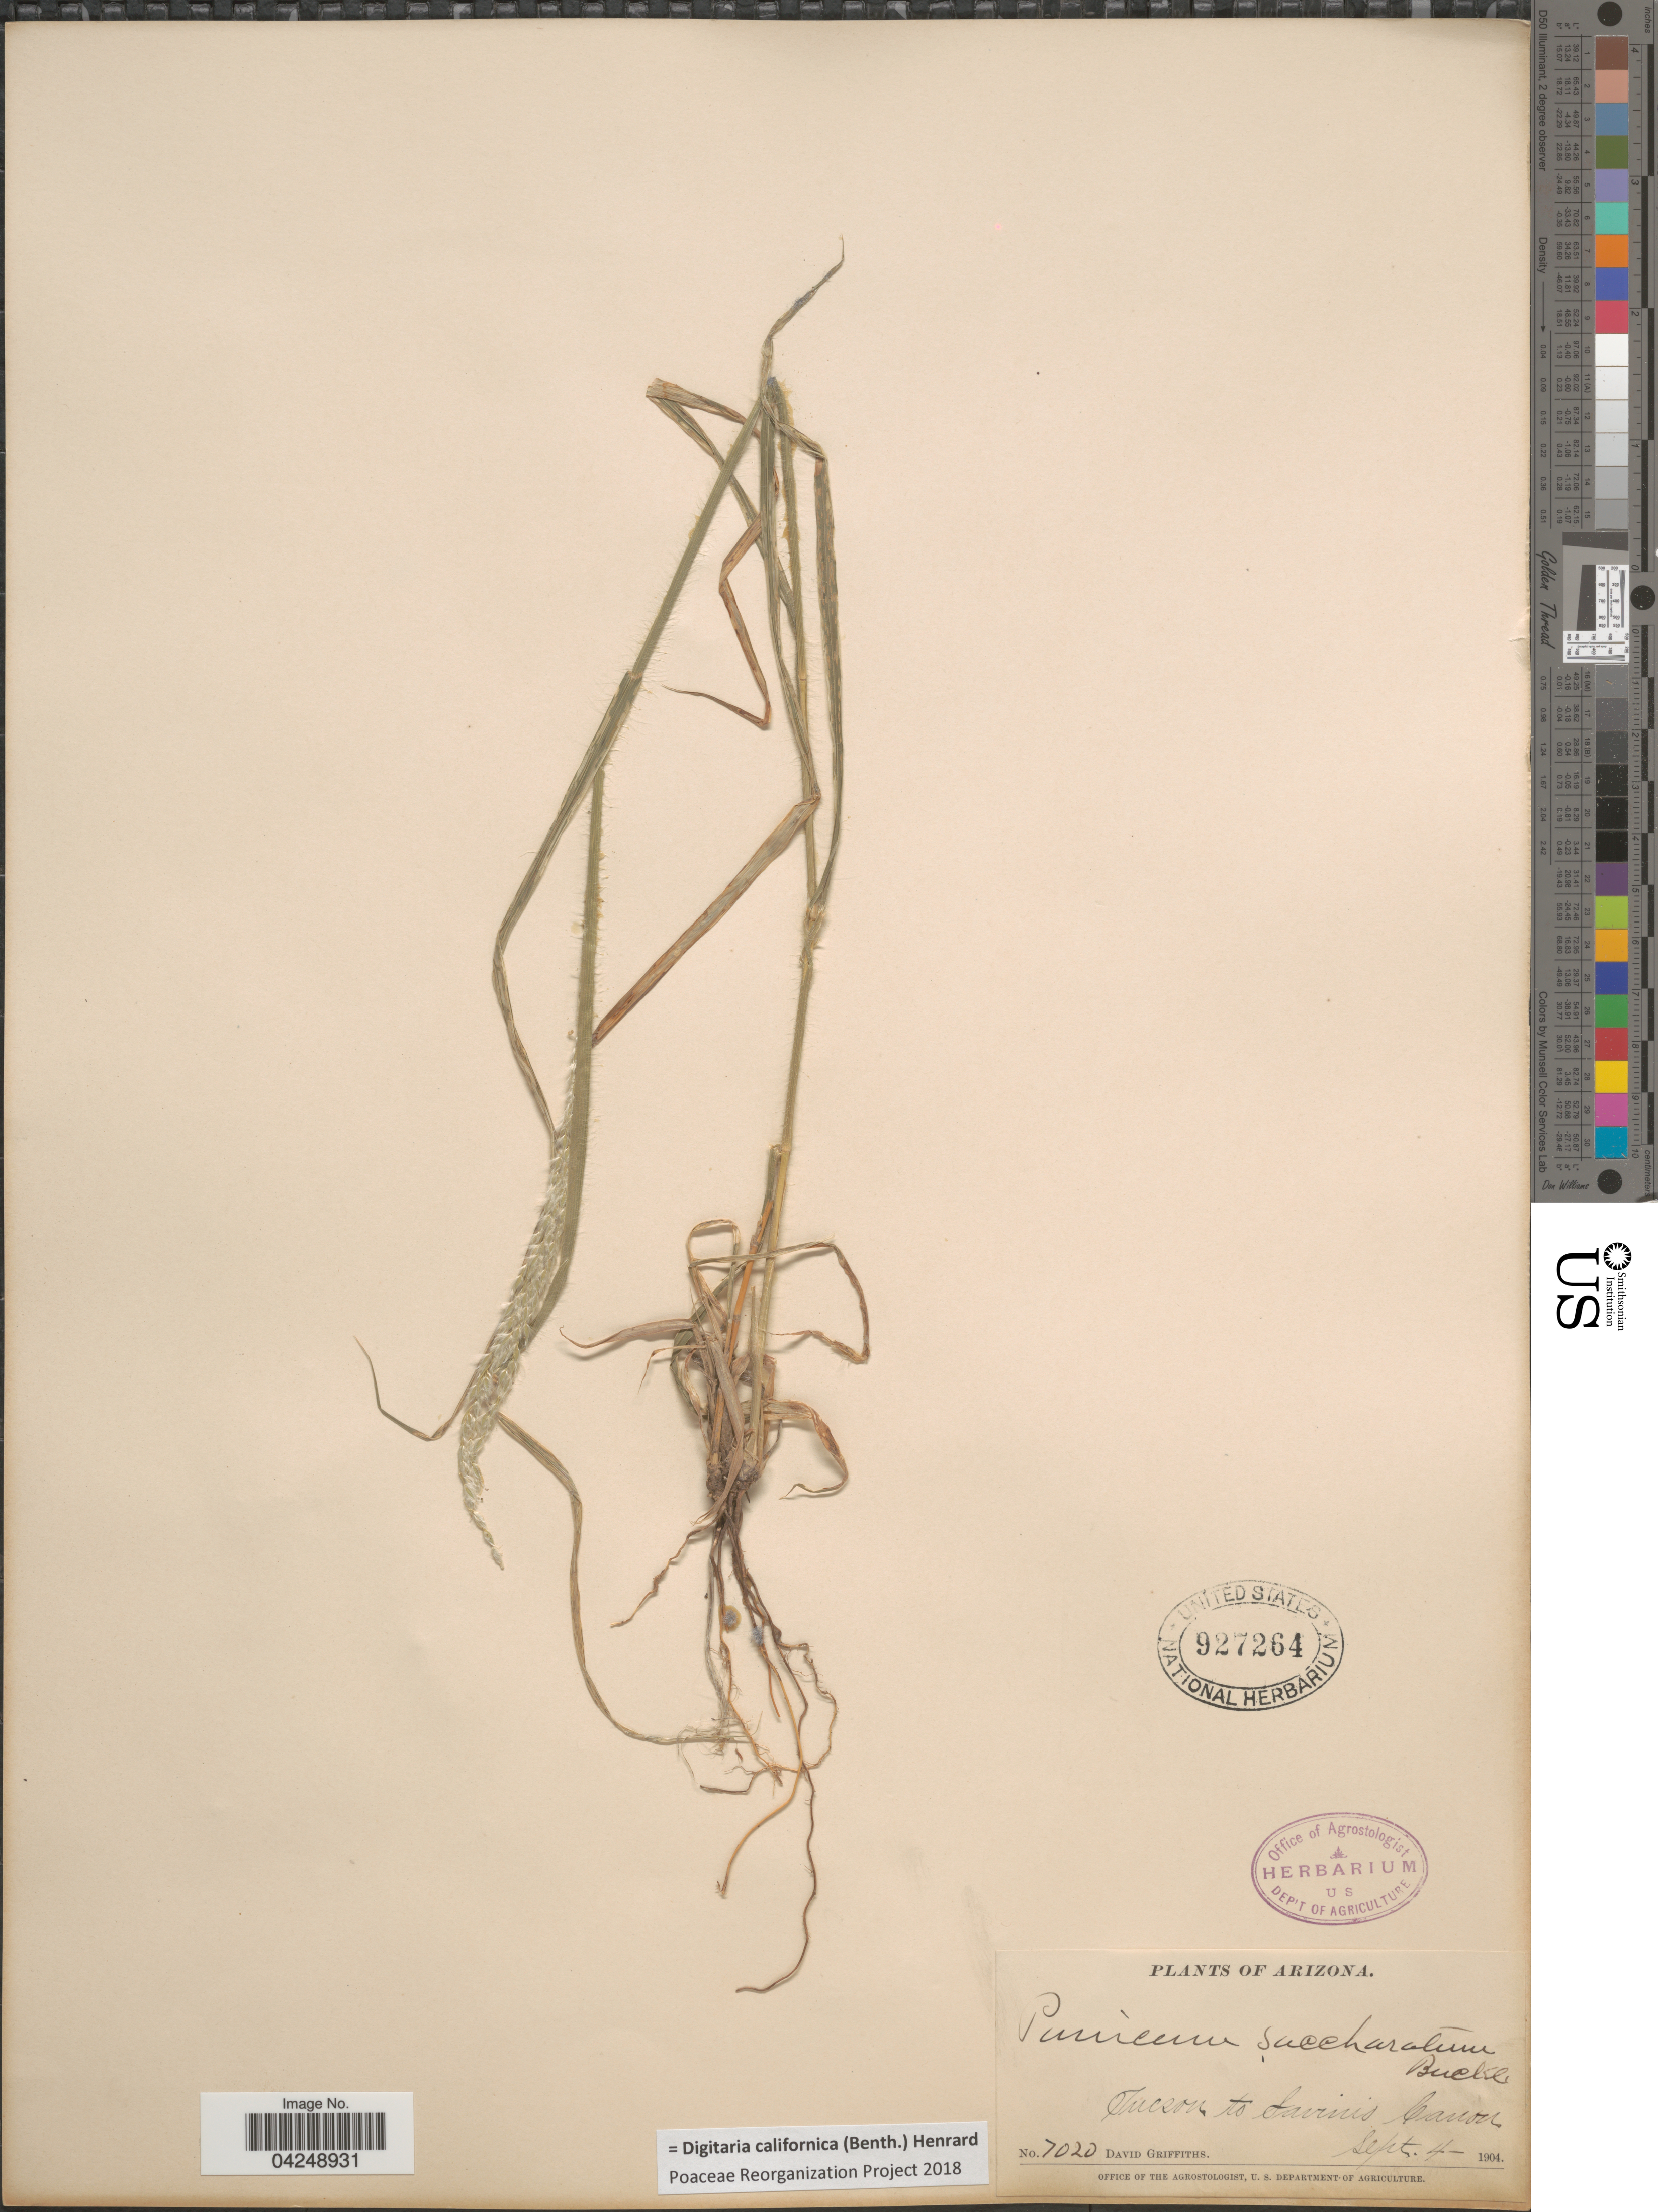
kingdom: Plantae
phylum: Tracheophyta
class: Liliopsida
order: Poales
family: Poaceae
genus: Digitaria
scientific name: Digitaria californica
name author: (Benth.) Henr.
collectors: D. Griffiths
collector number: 7020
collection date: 1904-09-04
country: United States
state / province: Arizona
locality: Tucson to Savinio Canon.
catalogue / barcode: US 927264